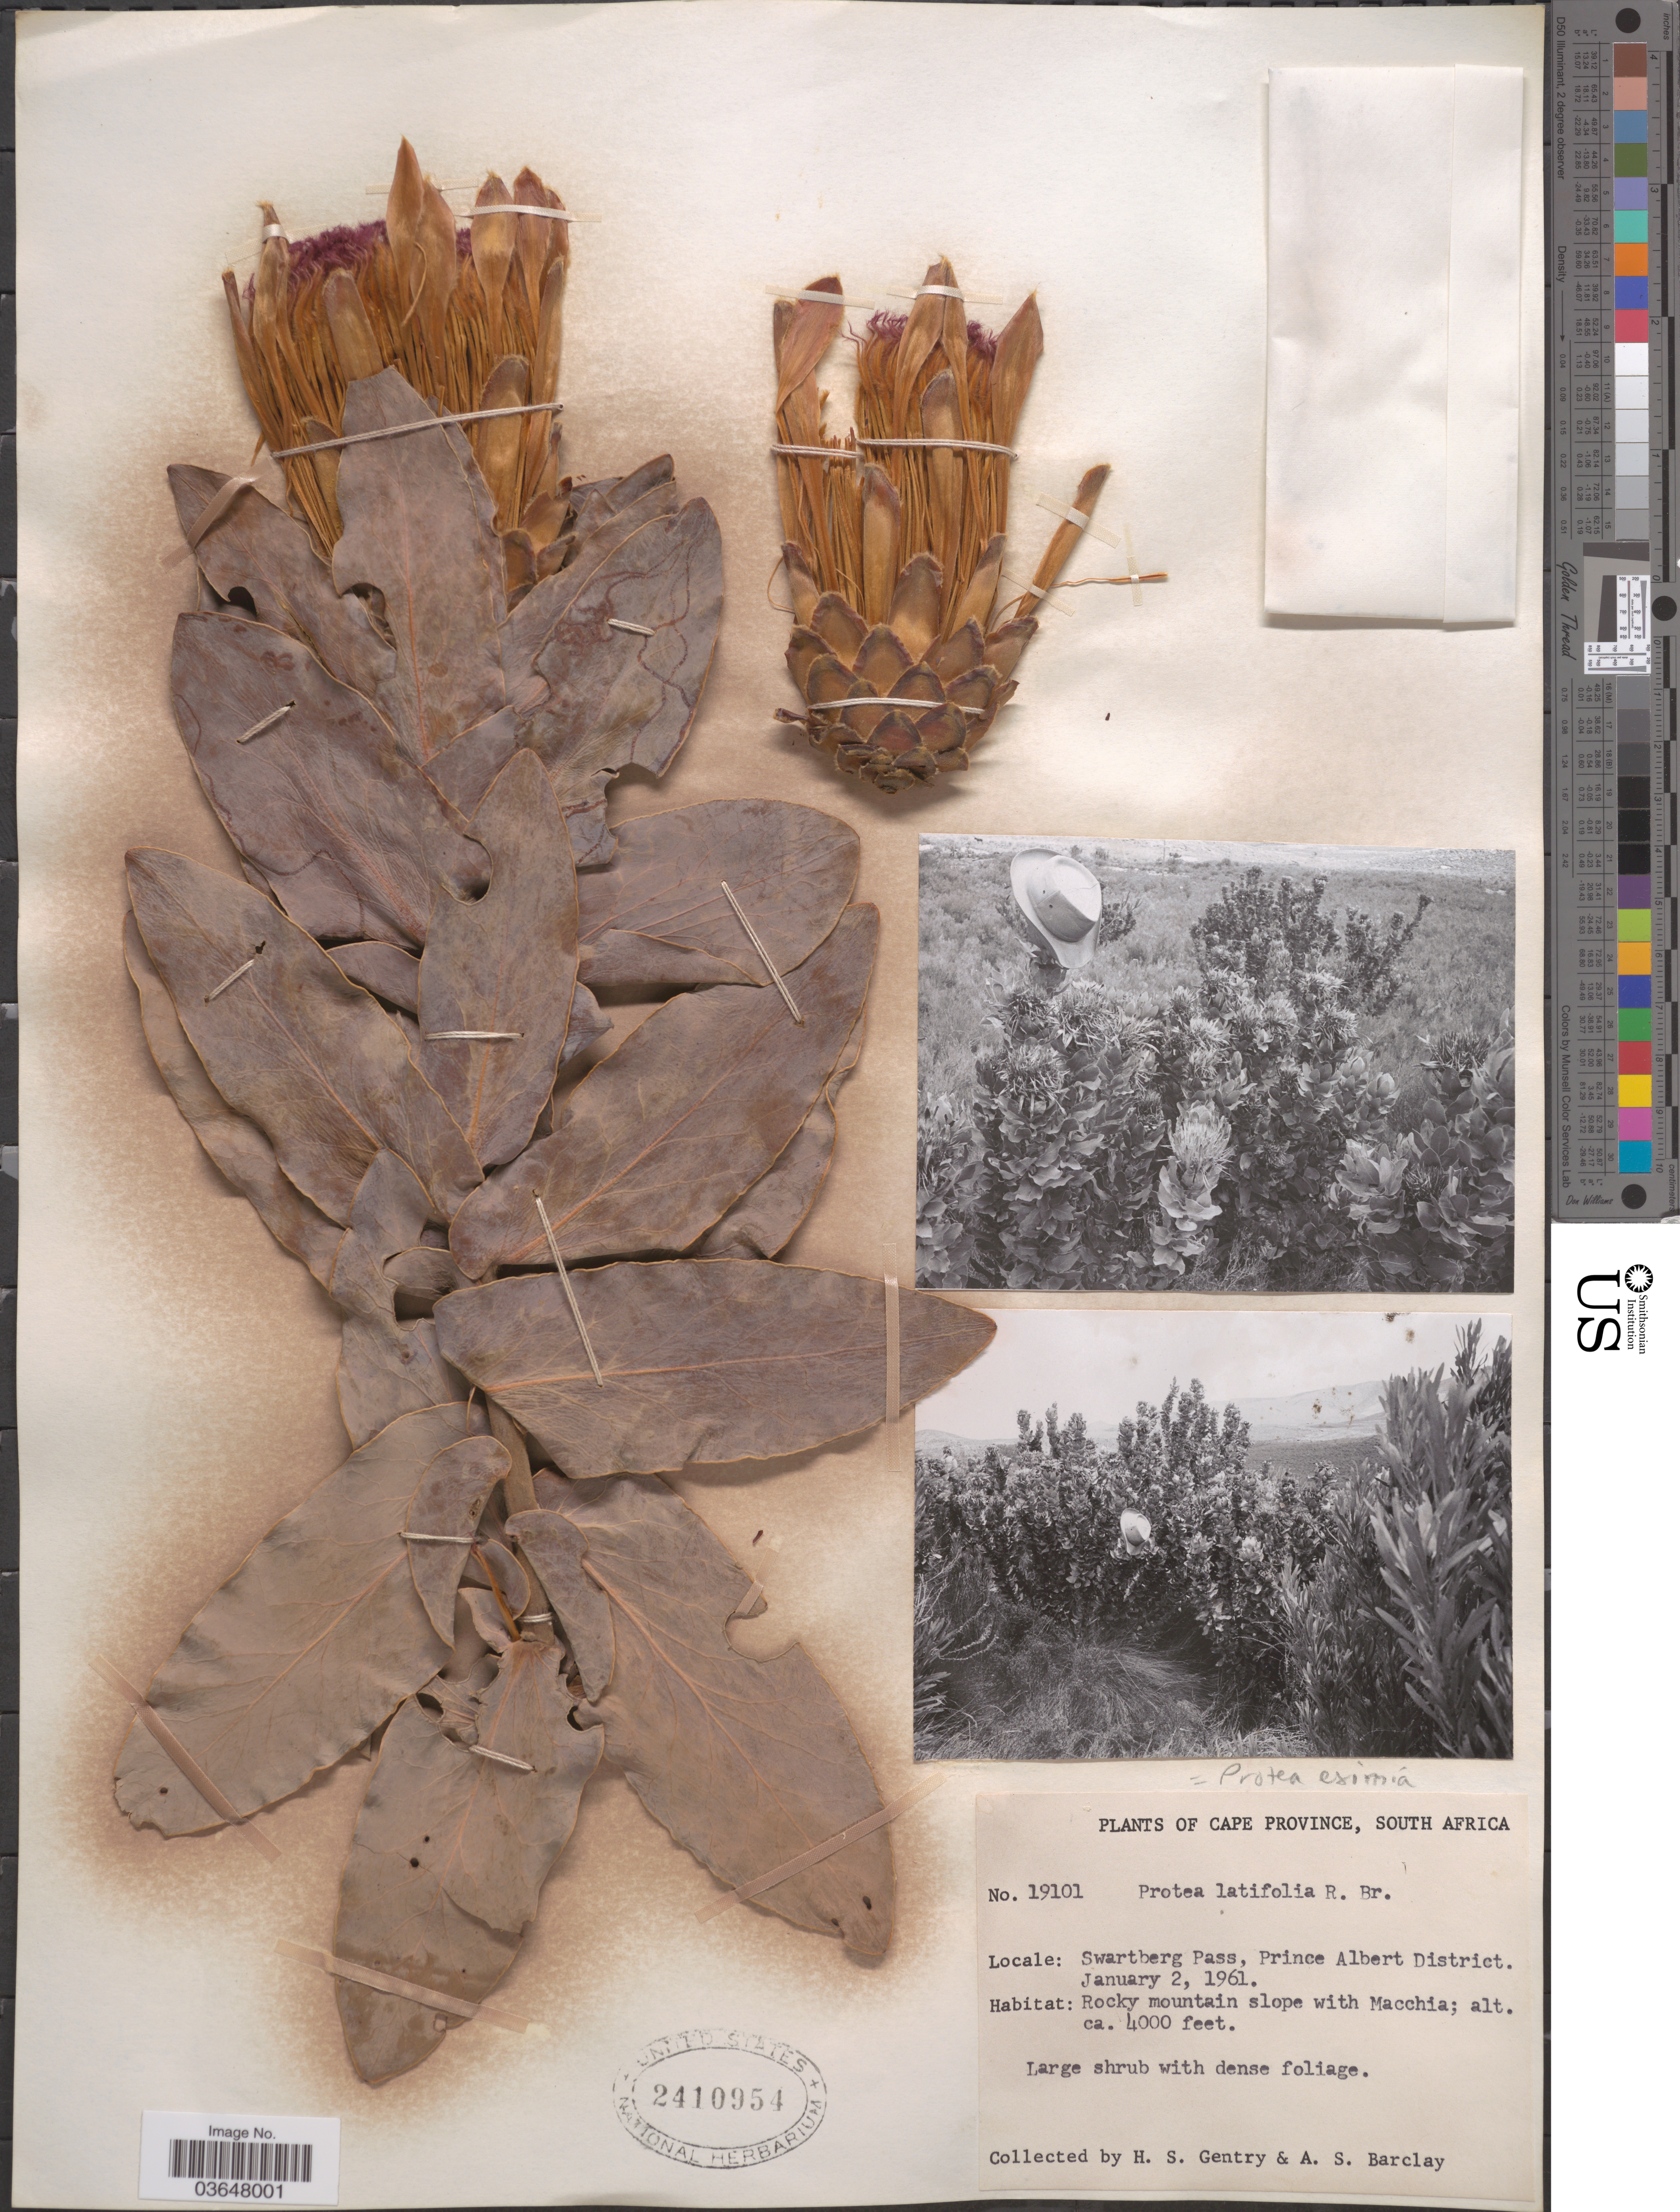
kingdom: Plantae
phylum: Tracheophyta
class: Magnoliopsida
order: Proteales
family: Proteaceae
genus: Protea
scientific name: Protea eximia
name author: (Knight) Fourc.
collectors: H. S. Gentry & A. S. Barclay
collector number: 19101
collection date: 1961-01-02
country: South Africa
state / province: Western Cape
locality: Swartberg Pass, Prince Albert District.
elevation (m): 1219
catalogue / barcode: US 2410954